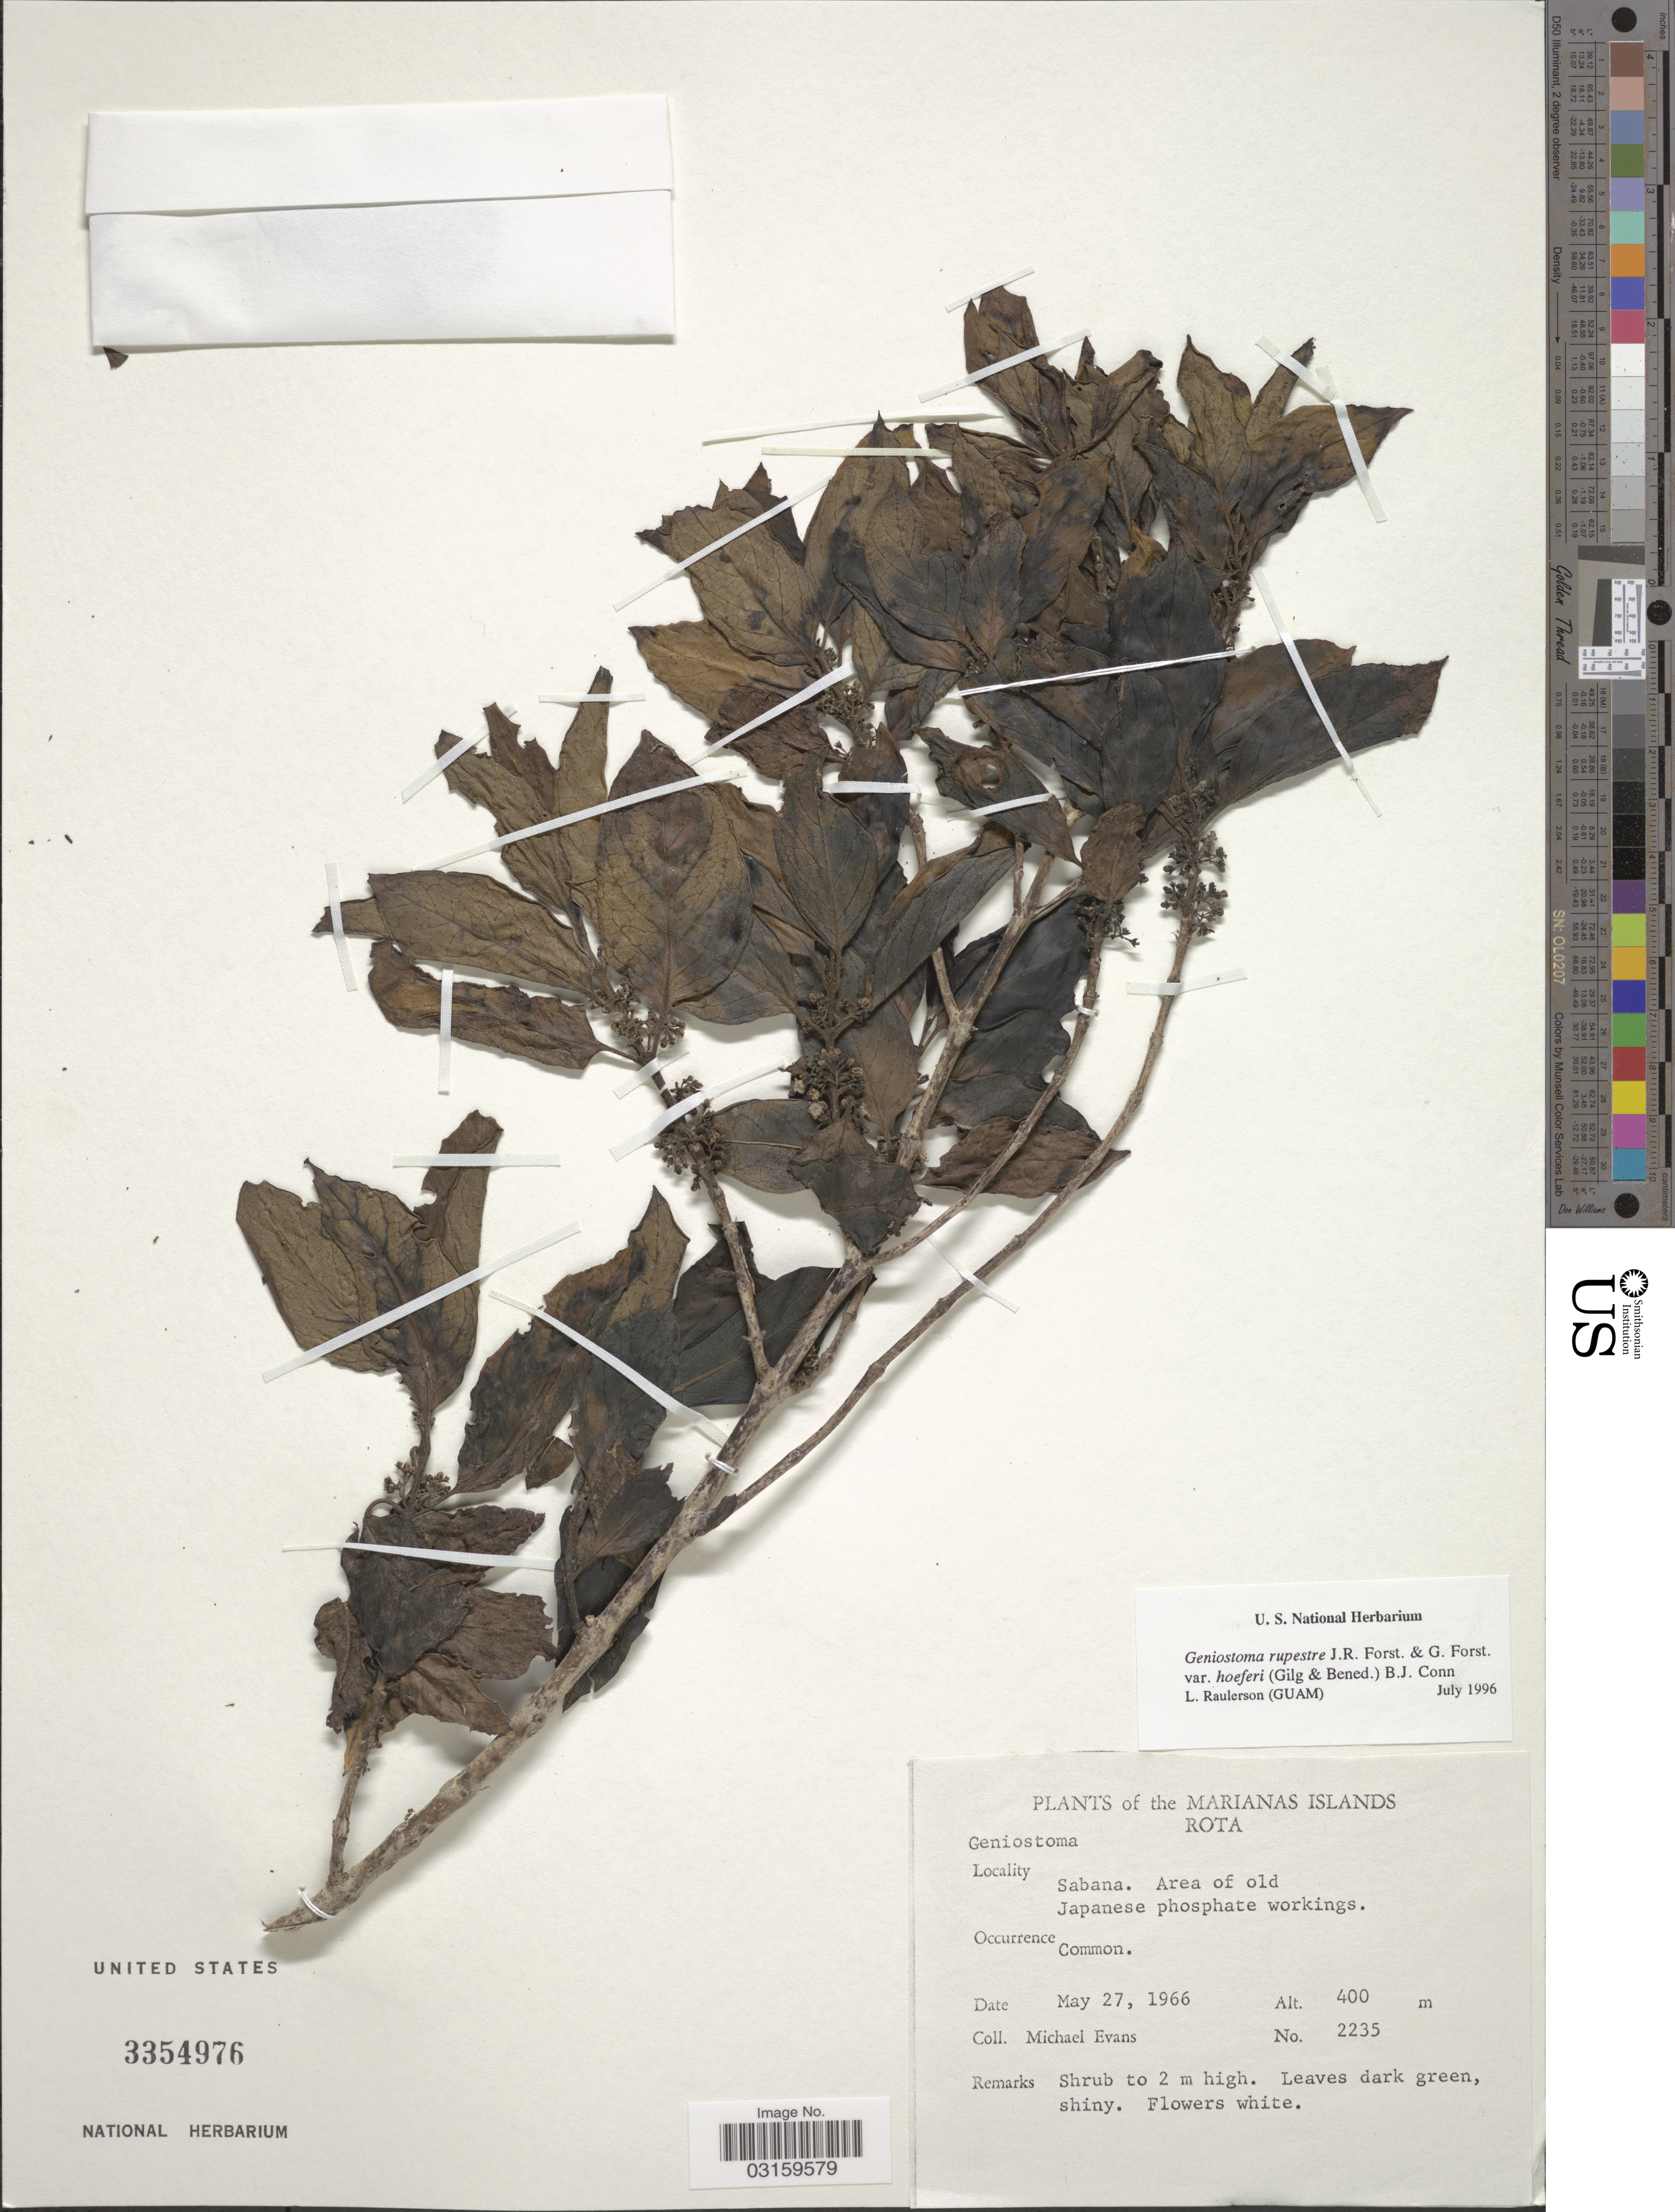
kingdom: Plantae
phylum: Tracheophyta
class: Magnoliopsida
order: Gentianales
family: Loganiaceae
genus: Geniostoma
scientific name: Geniostoma rupestre var. hoeferi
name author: (Gilg & Benedict) B.J. Conn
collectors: M. Evans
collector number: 2235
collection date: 1966-05-27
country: Northern Mariana Islands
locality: Marianas Islands. Rota. Sabana. Area of old Japanese phosphate workings.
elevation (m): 400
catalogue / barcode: US 3354976